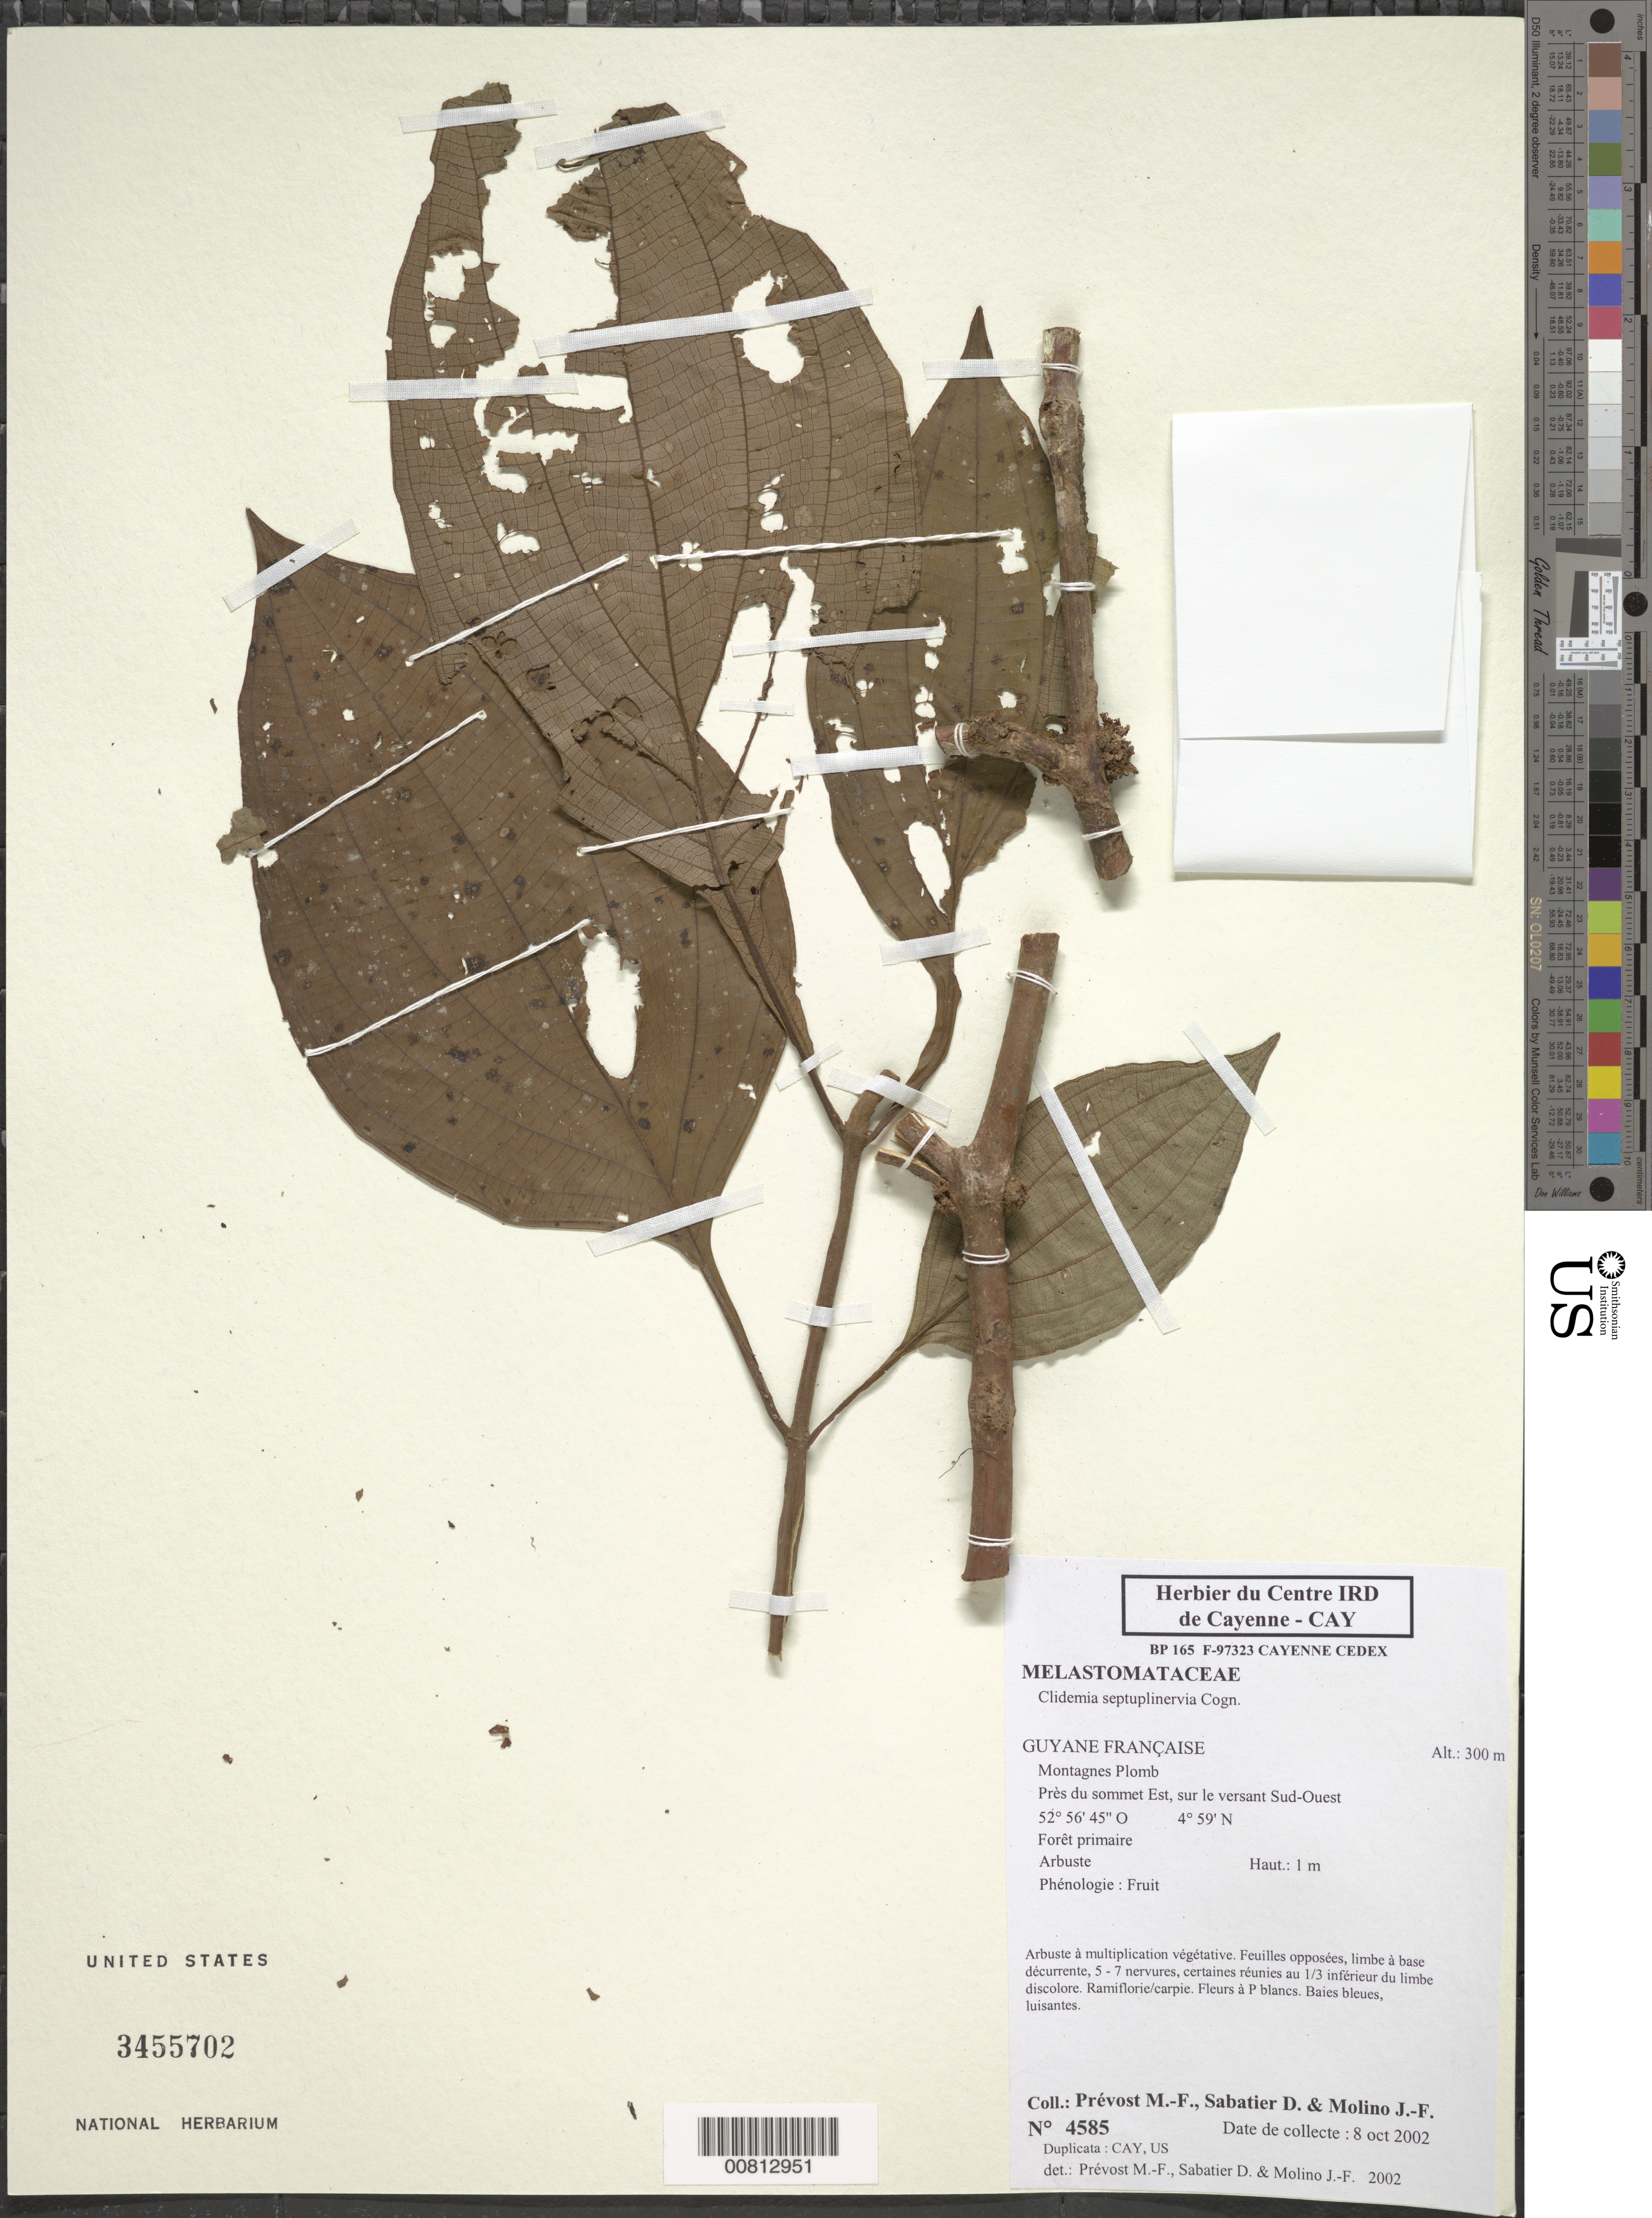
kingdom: Plantae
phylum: Tracheophyta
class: Magnoliopsida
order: Myrtales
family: Melastomataceae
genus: Clidemia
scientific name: Clidemia septuplinervia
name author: Cogn.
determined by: Prévost, M.-F.; Sabatier, D.; Molino, J. F.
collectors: M.-F. Prévost, D. Sabatier & J. Molina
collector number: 4585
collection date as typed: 8-Oct-02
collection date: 2002-10-08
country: French Guiana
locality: Montagnes Plomb, E sommet, sur le versant SW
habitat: Primary forest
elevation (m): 300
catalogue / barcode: US 3455702